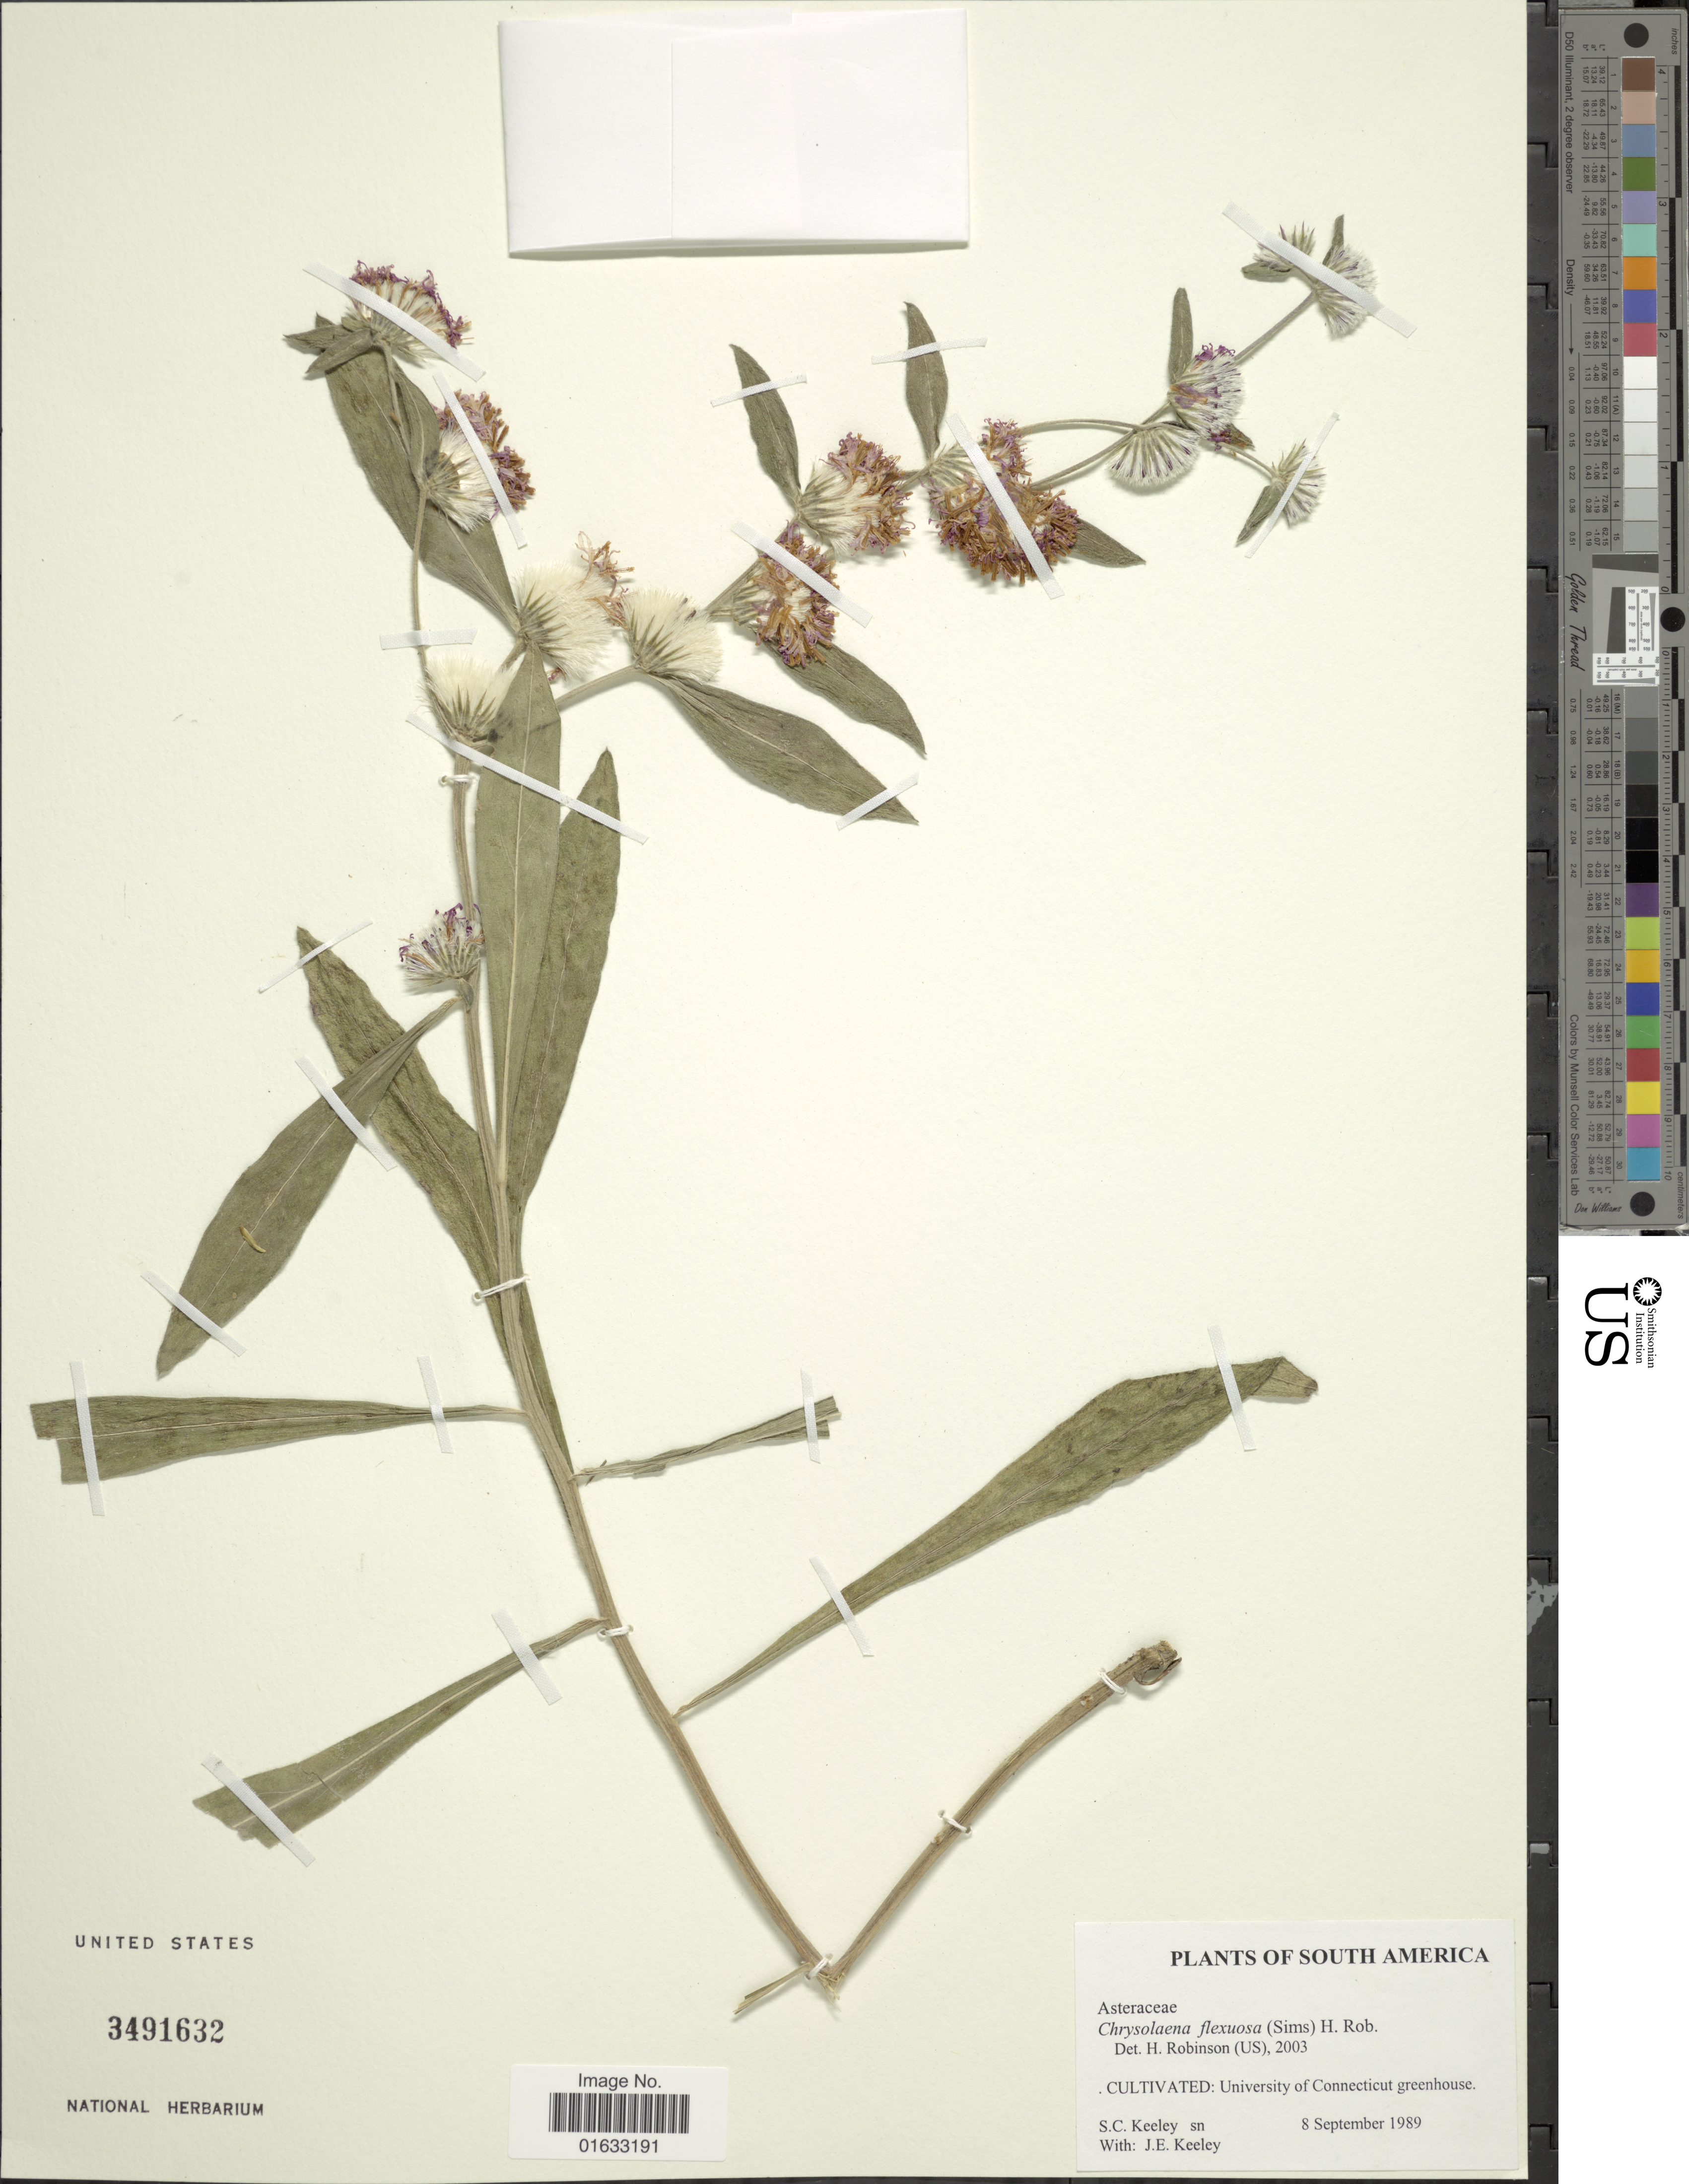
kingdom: Plantae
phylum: Tracheophyta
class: Magnoliopsida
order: Asterales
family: Asteraceae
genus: Chrysolaena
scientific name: Chrysolaena flexuosa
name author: (Sims) H. Rob.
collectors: S. C. Keeley & J. E. Keeley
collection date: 1989-09-08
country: United States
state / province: Connecticut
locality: South America, University of Connecticut greenhouse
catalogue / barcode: US 3491632